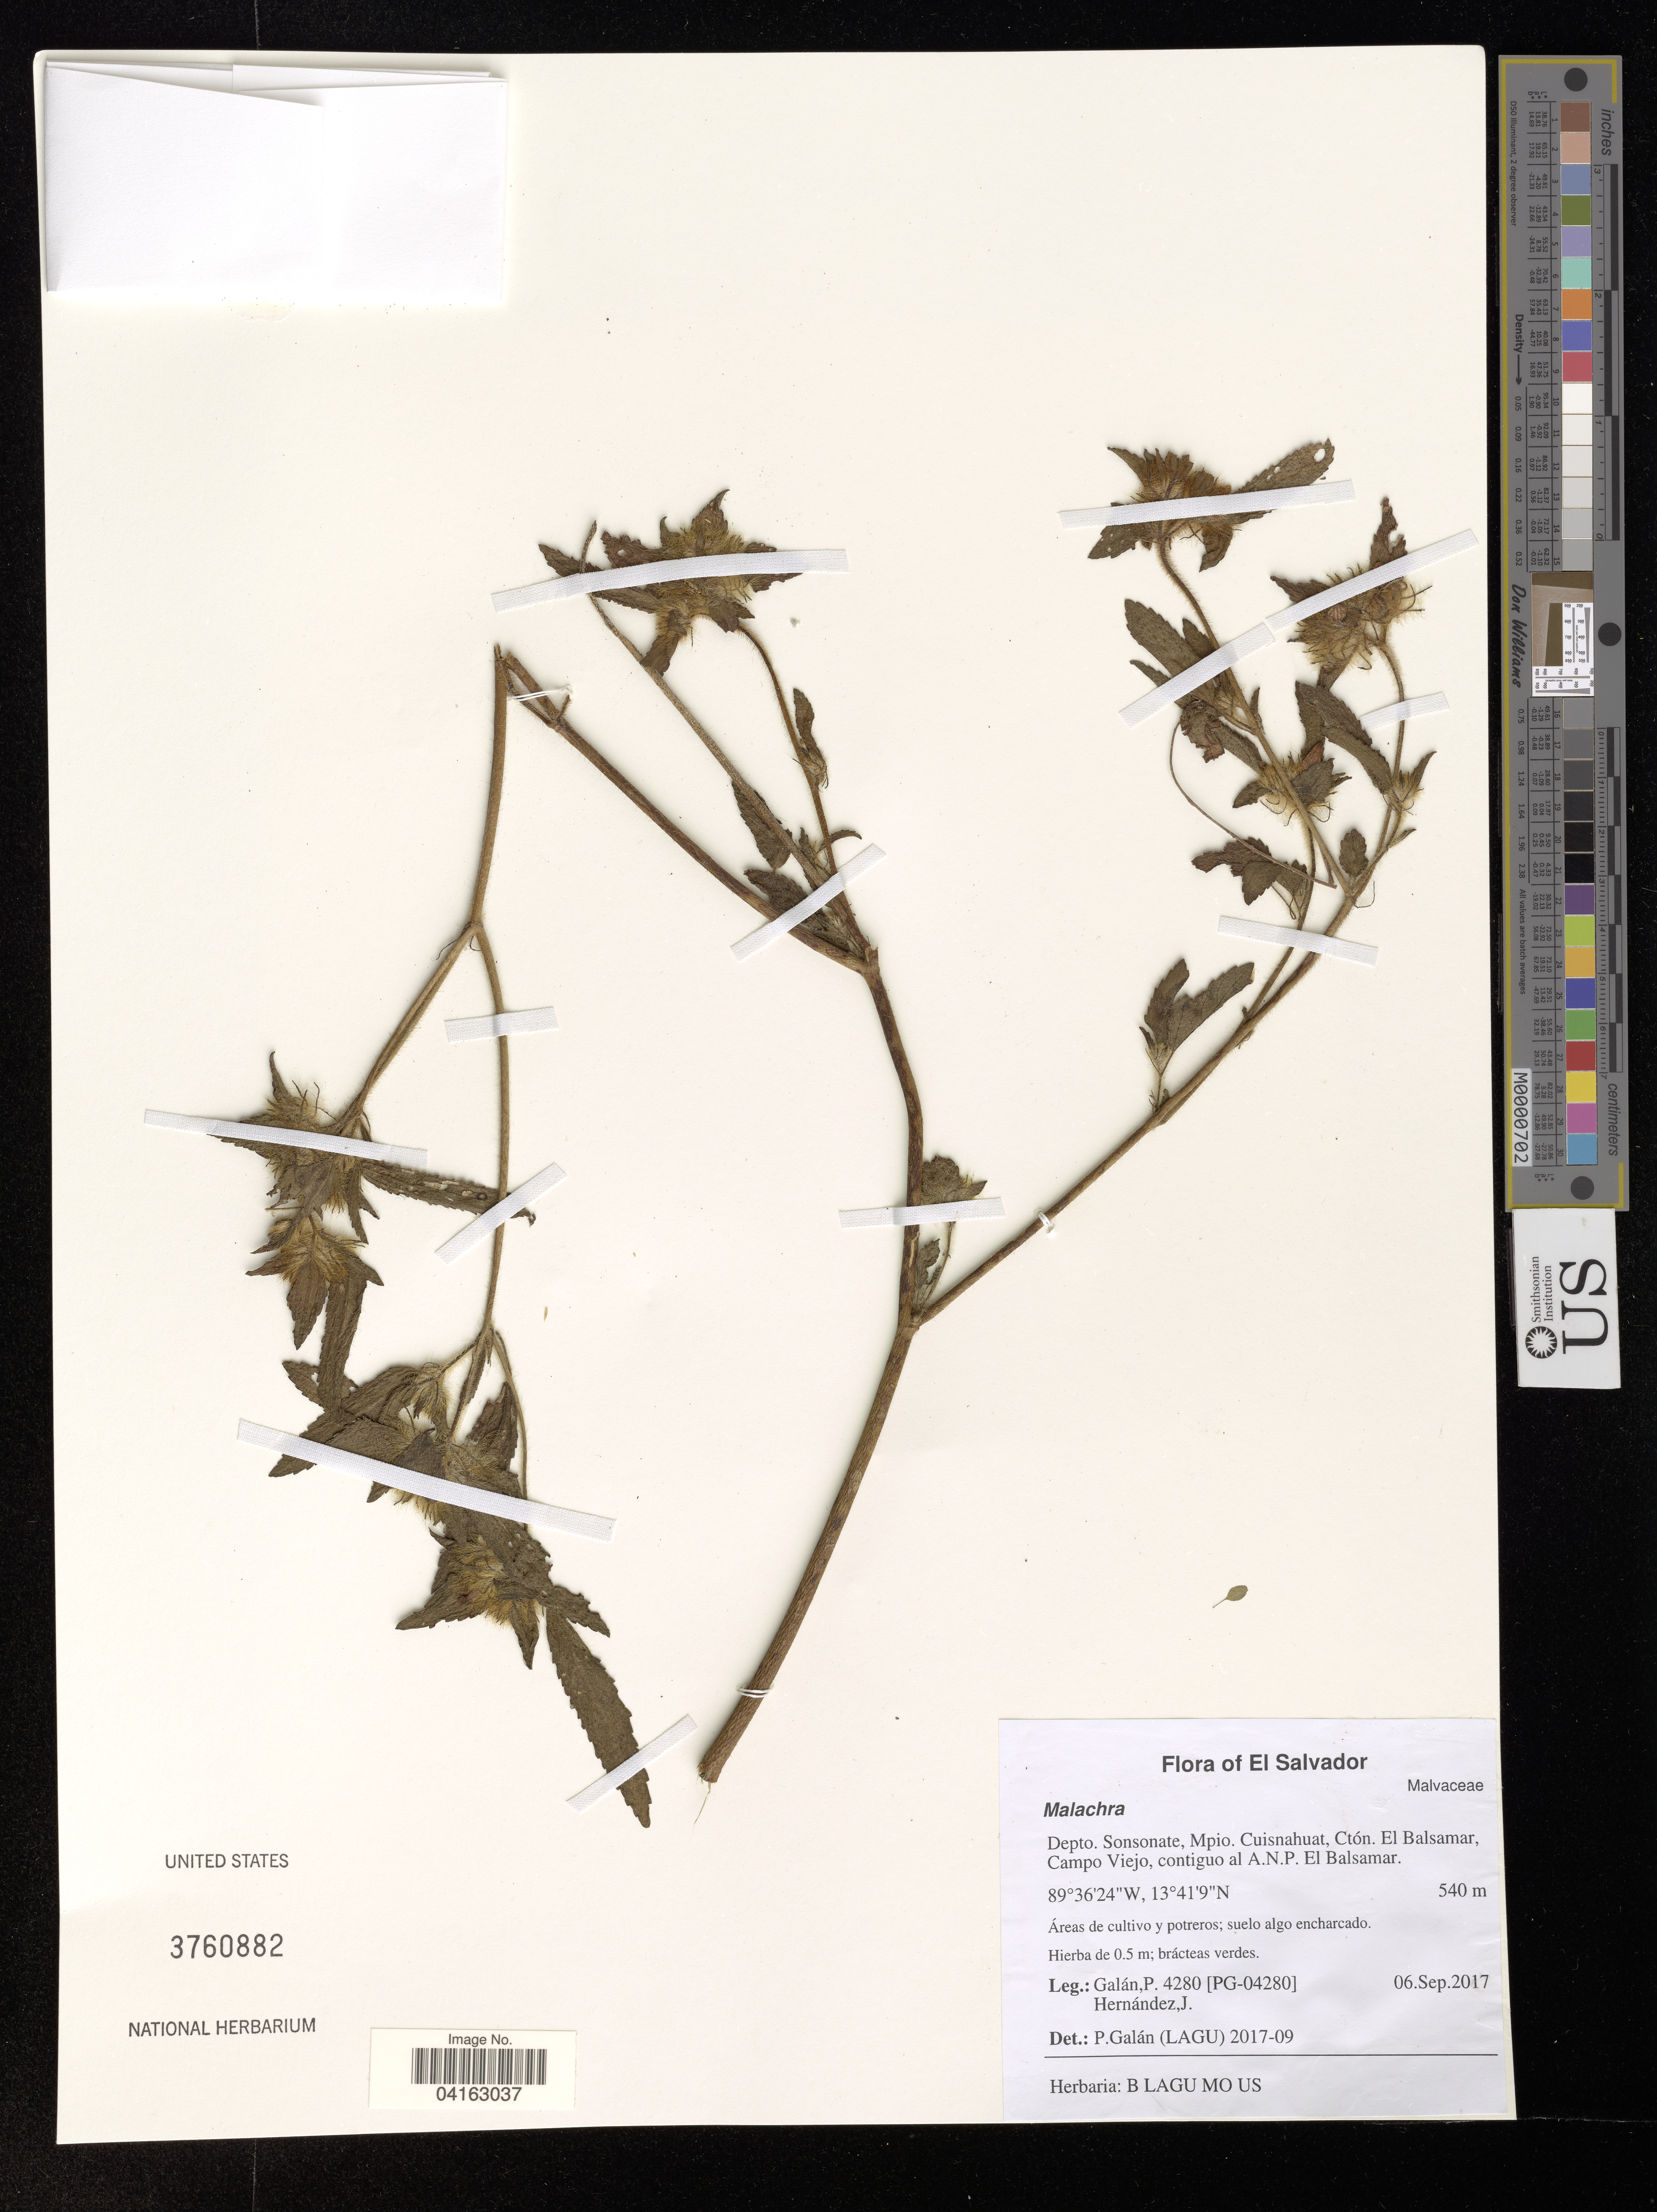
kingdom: Plantae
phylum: Tracheophyta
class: Magnoliopsida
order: Malvales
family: Malvaceae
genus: Malachra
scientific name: Malachra radiata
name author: (L.) L.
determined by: Dorr, Laurence J., Curator (BOT), Smithsonian Institution - National Museum of Natural History (UNITED STATES)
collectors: P. Galan & J. Hernandez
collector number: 4280 / [PG-04280]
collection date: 2017-09-06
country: El Salvador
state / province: Sonsonate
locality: Depto. Sonsonate, Mpio. Cuisnahuat, Ctón. El Balsamar, Campo Viejo, contiguo al A.N.P. El Balsamar.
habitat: areas de cultivo y portreros; suelo algo-encharcado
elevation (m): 540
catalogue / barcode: US 3760882